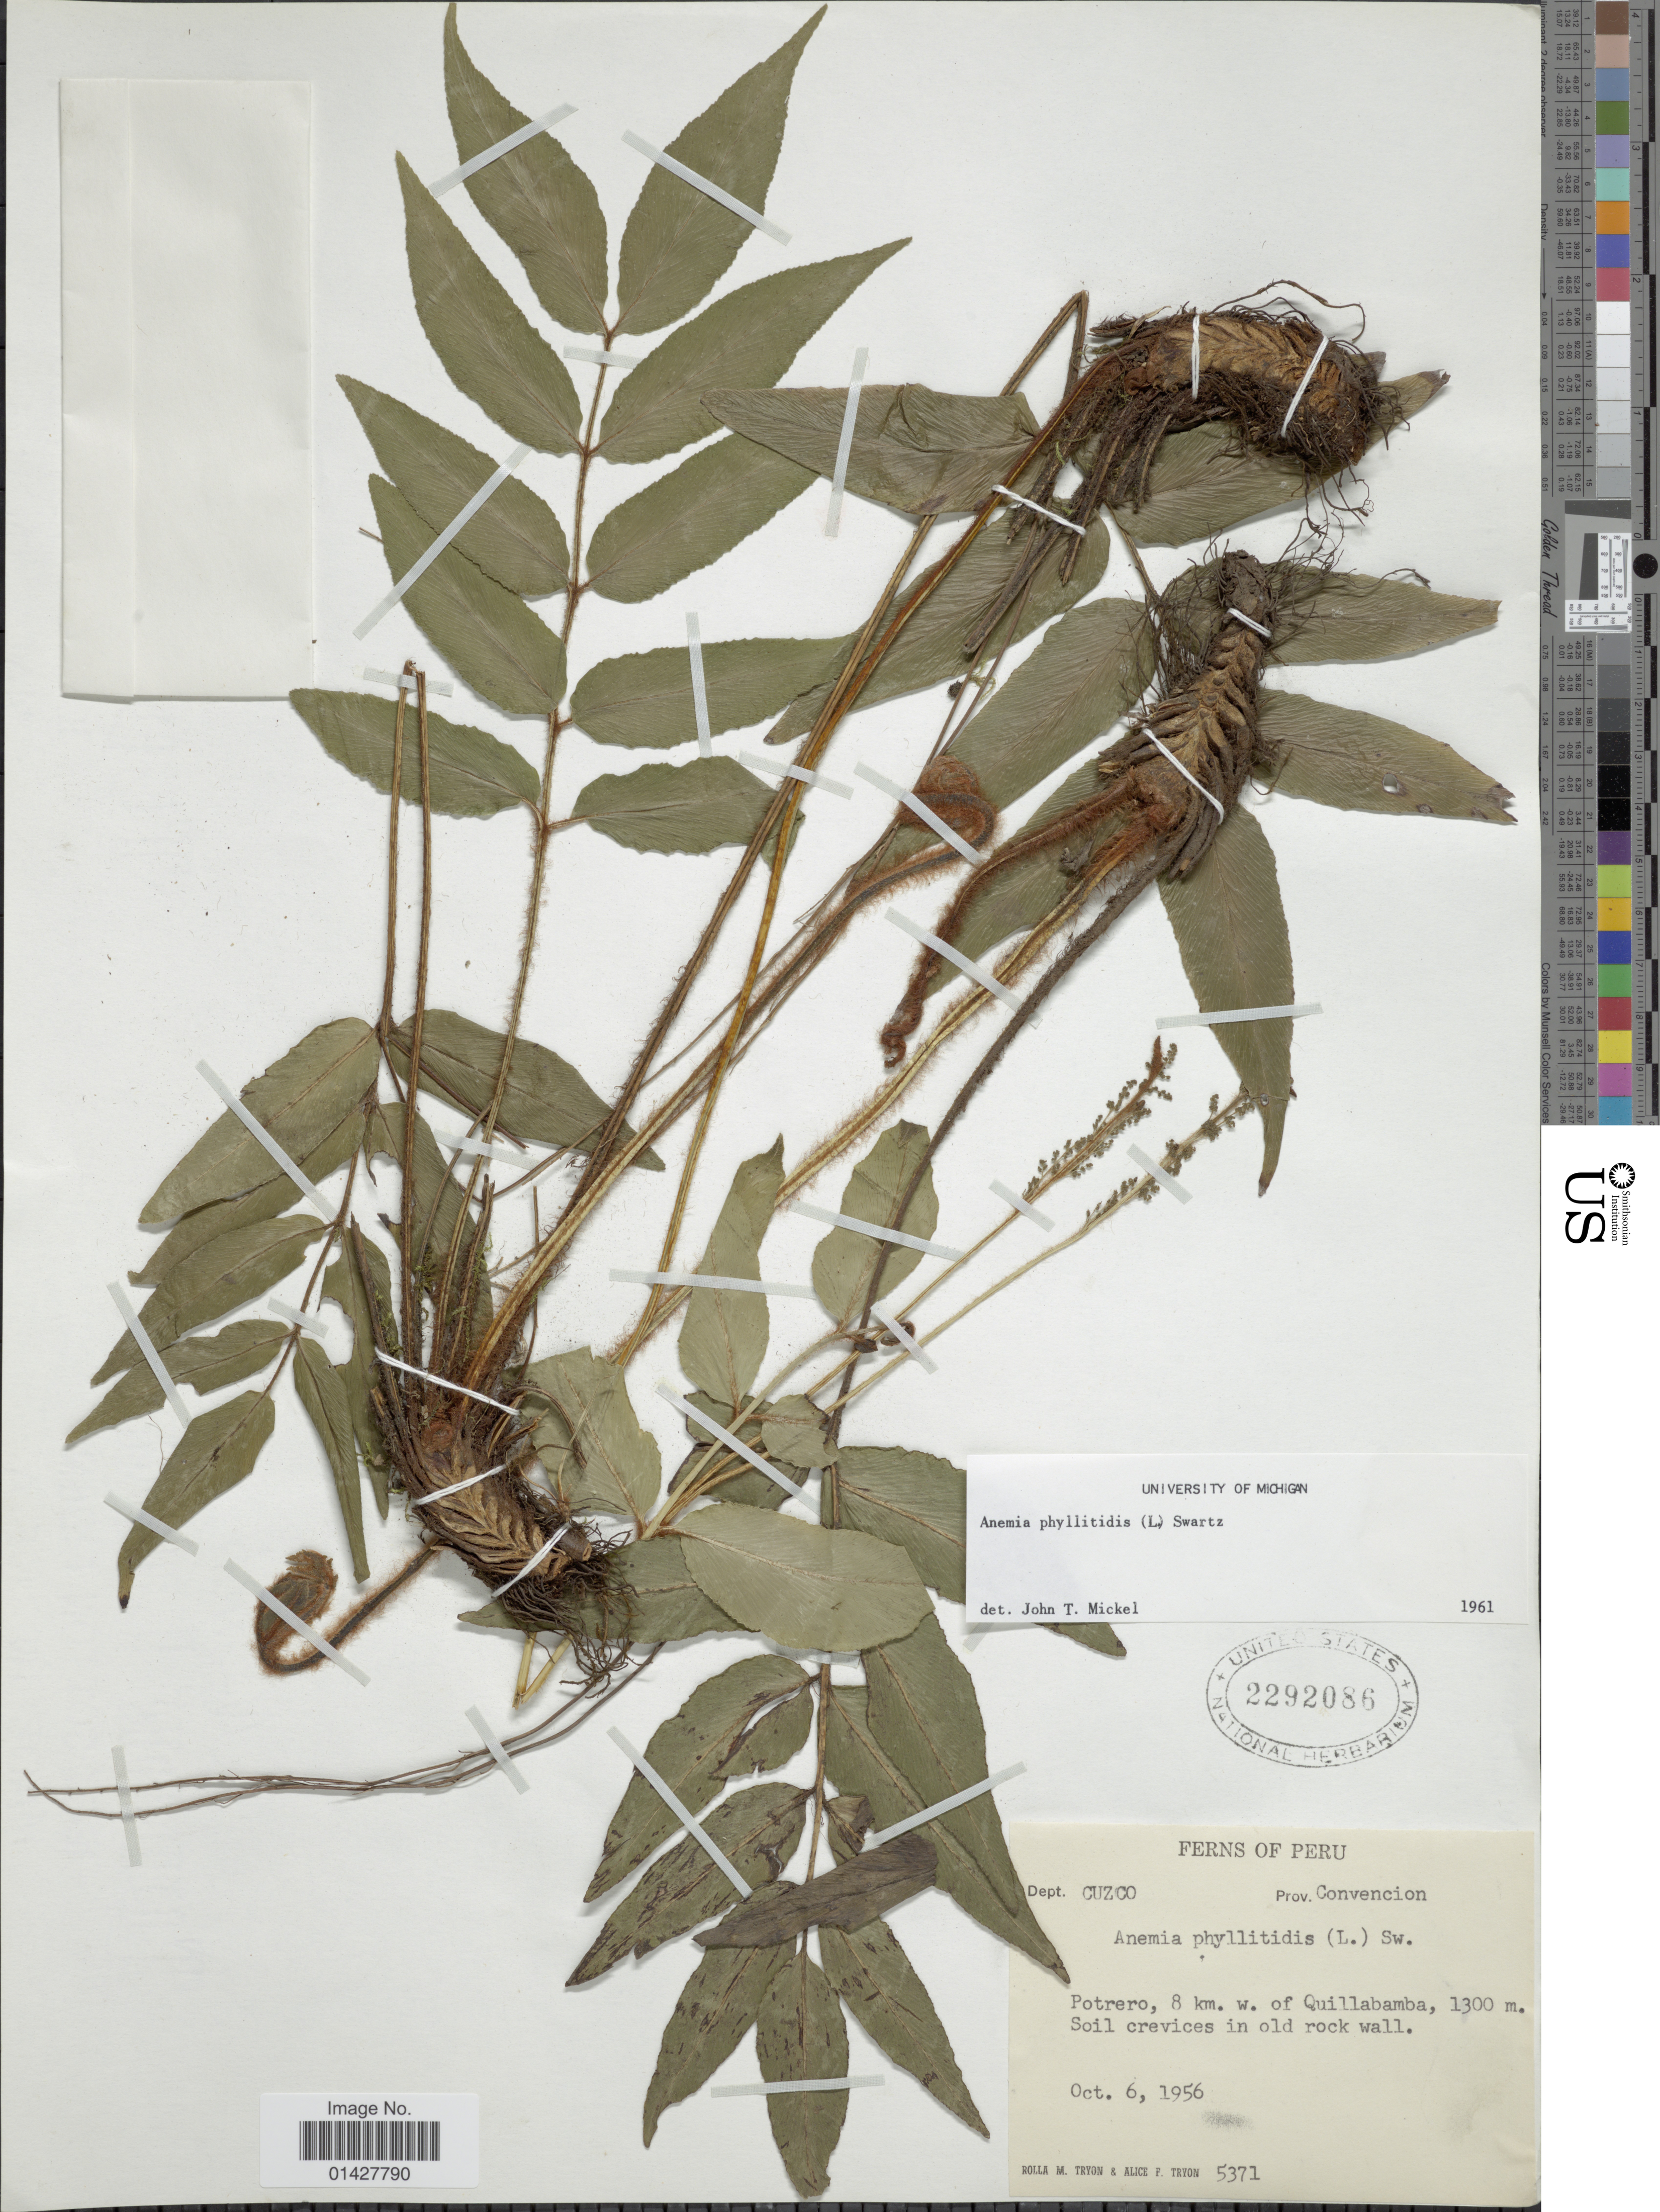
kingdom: Plantae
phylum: Tracheophyta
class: Polypodiopsida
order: Schizaeales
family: Anemiaceae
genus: Anemia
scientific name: Anemia phyllitidis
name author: (L.) Sw.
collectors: R. M. Tryon & A. F. Tryon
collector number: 5371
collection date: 1956-10-06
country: Peru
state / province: Cusco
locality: Dept. Cuzco, Prov. Convencion, Potrero, 8 km w. of Quillabamba, Soil crevices in old rock wall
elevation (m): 1300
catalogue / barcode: US 2292086